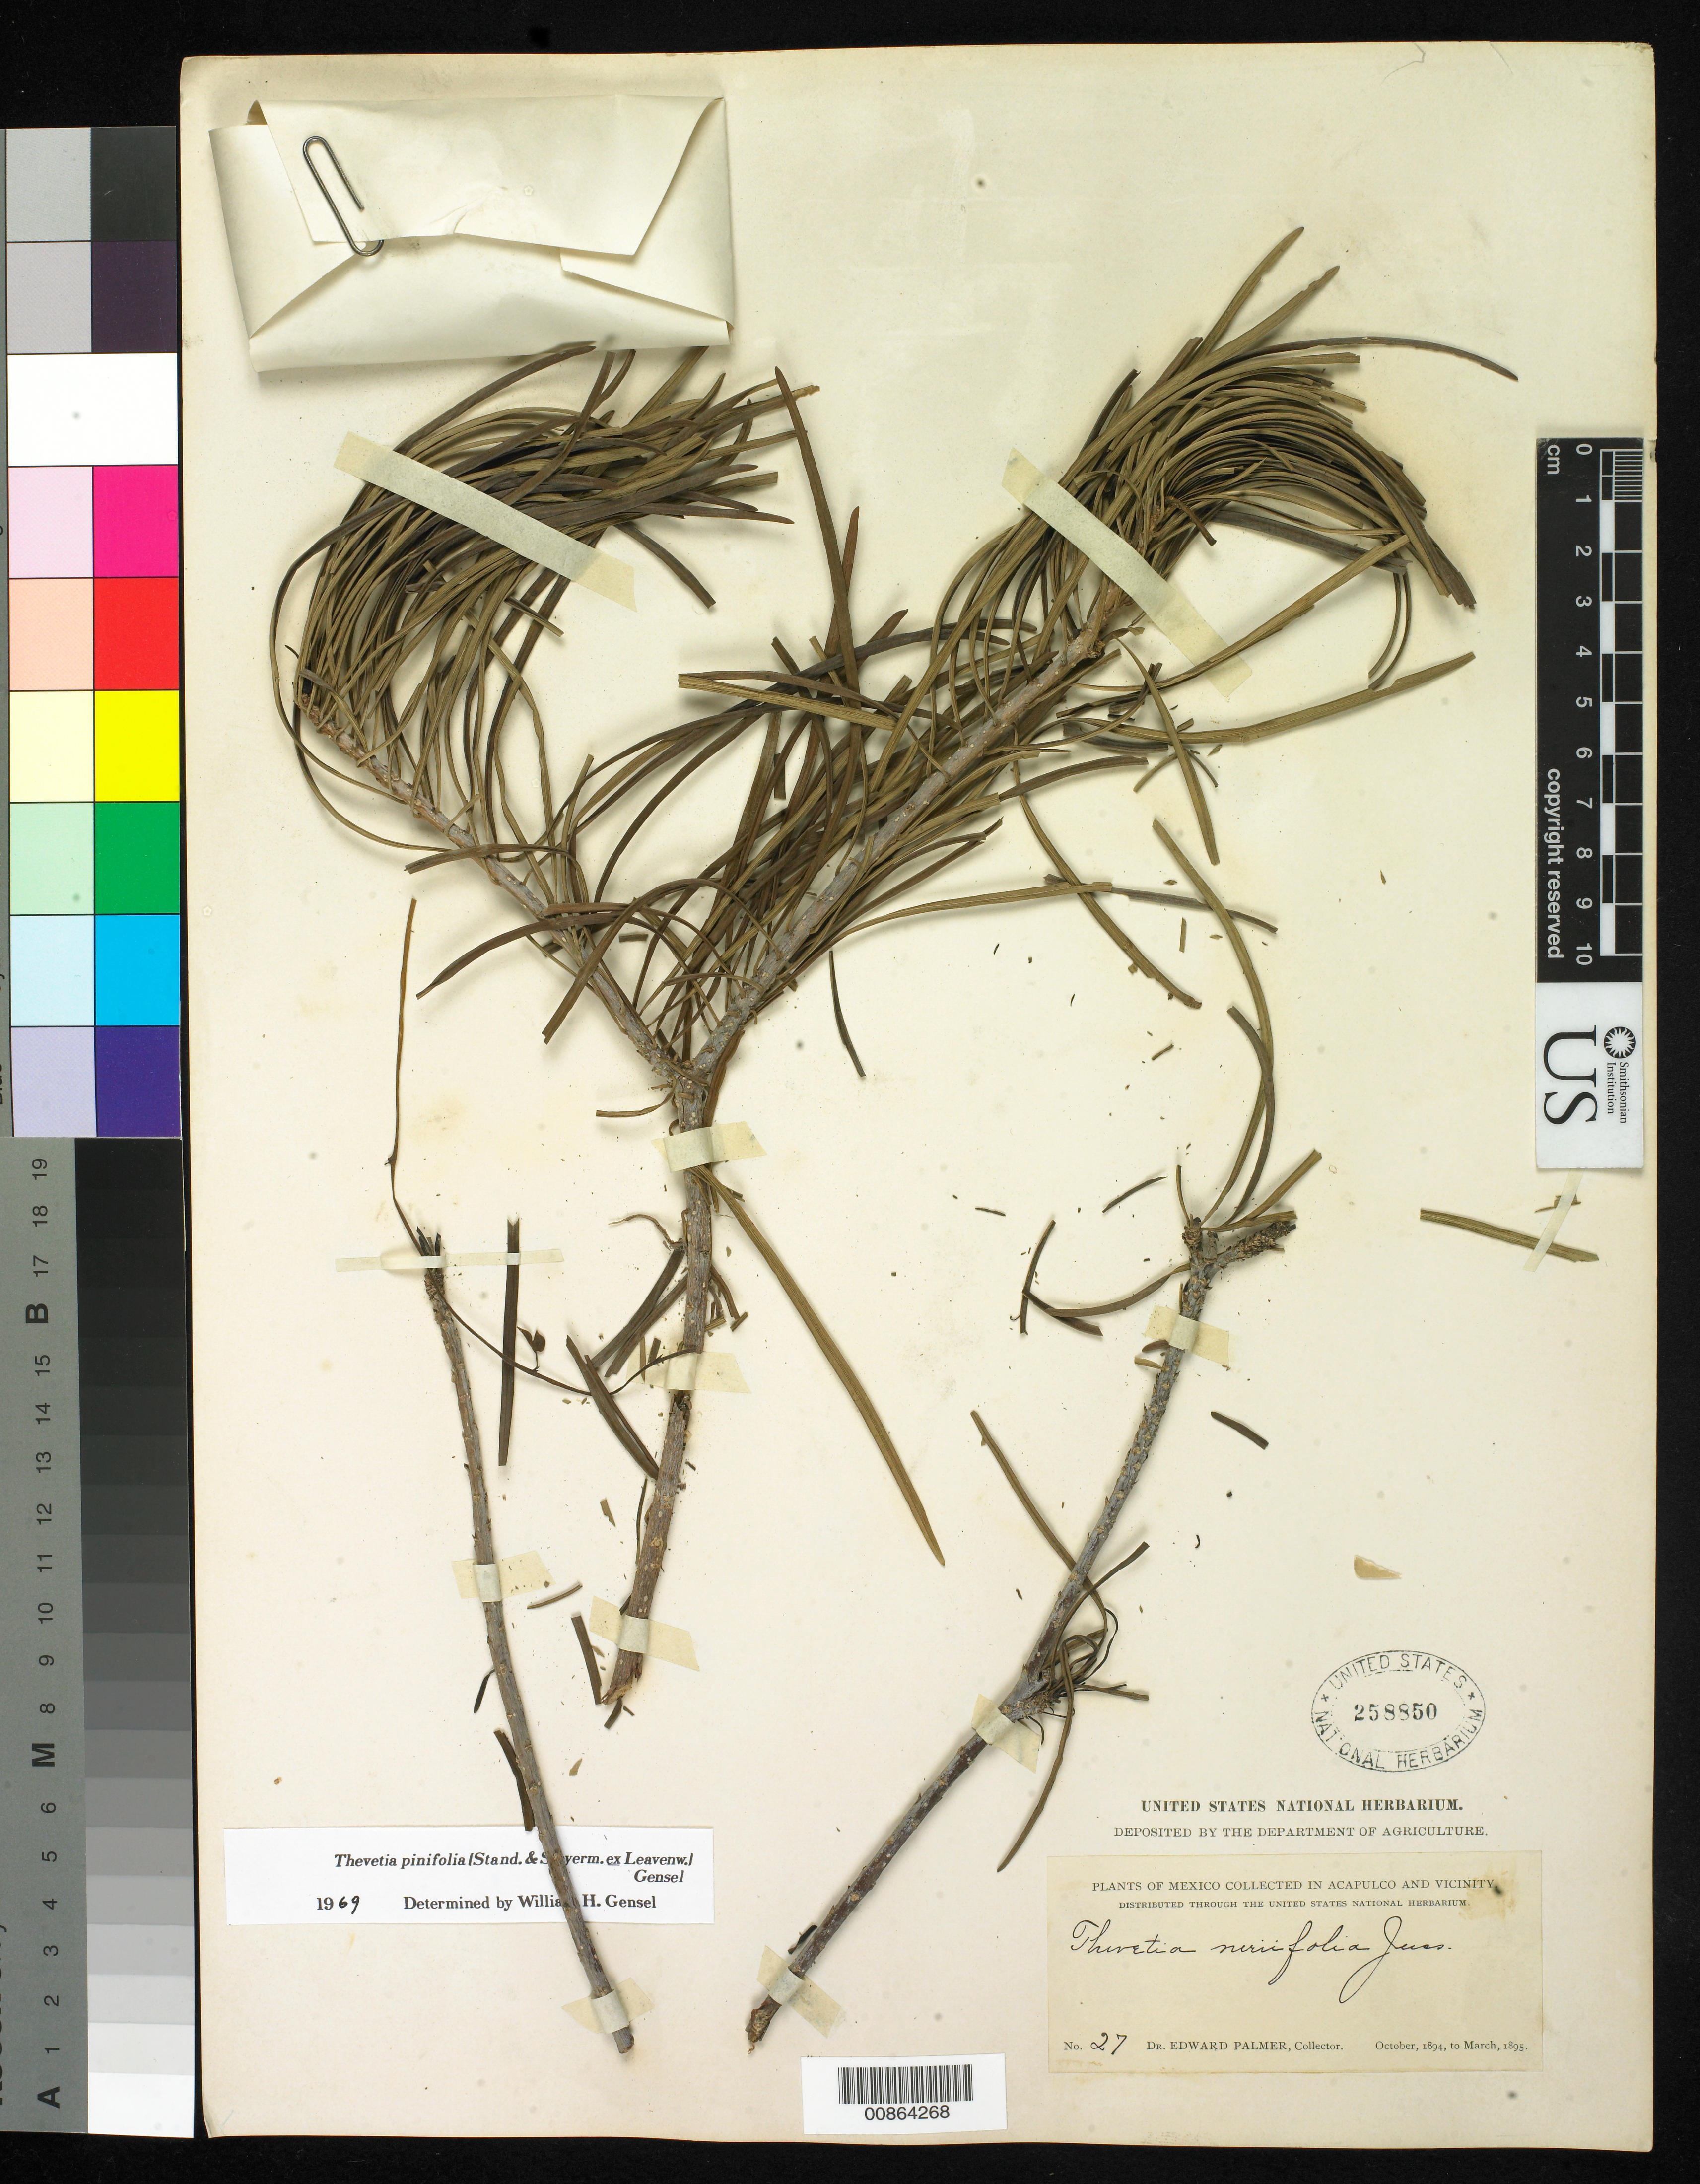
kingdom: Plantae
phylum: Tracheophyta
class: Magnoliopsida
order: Gentianales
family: Apocynaceae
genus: Thevetia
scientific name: Thevetia pinifolia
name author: (Standl.) J.K. Williams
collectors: E. Palmer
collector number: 27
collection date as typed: Oct 1894 to -- Mar 1895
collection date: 1894-10/1895-03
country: Mexico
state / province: Guerrero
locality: Acapulco, Guerrero and vicinity.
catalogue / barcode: US 258850